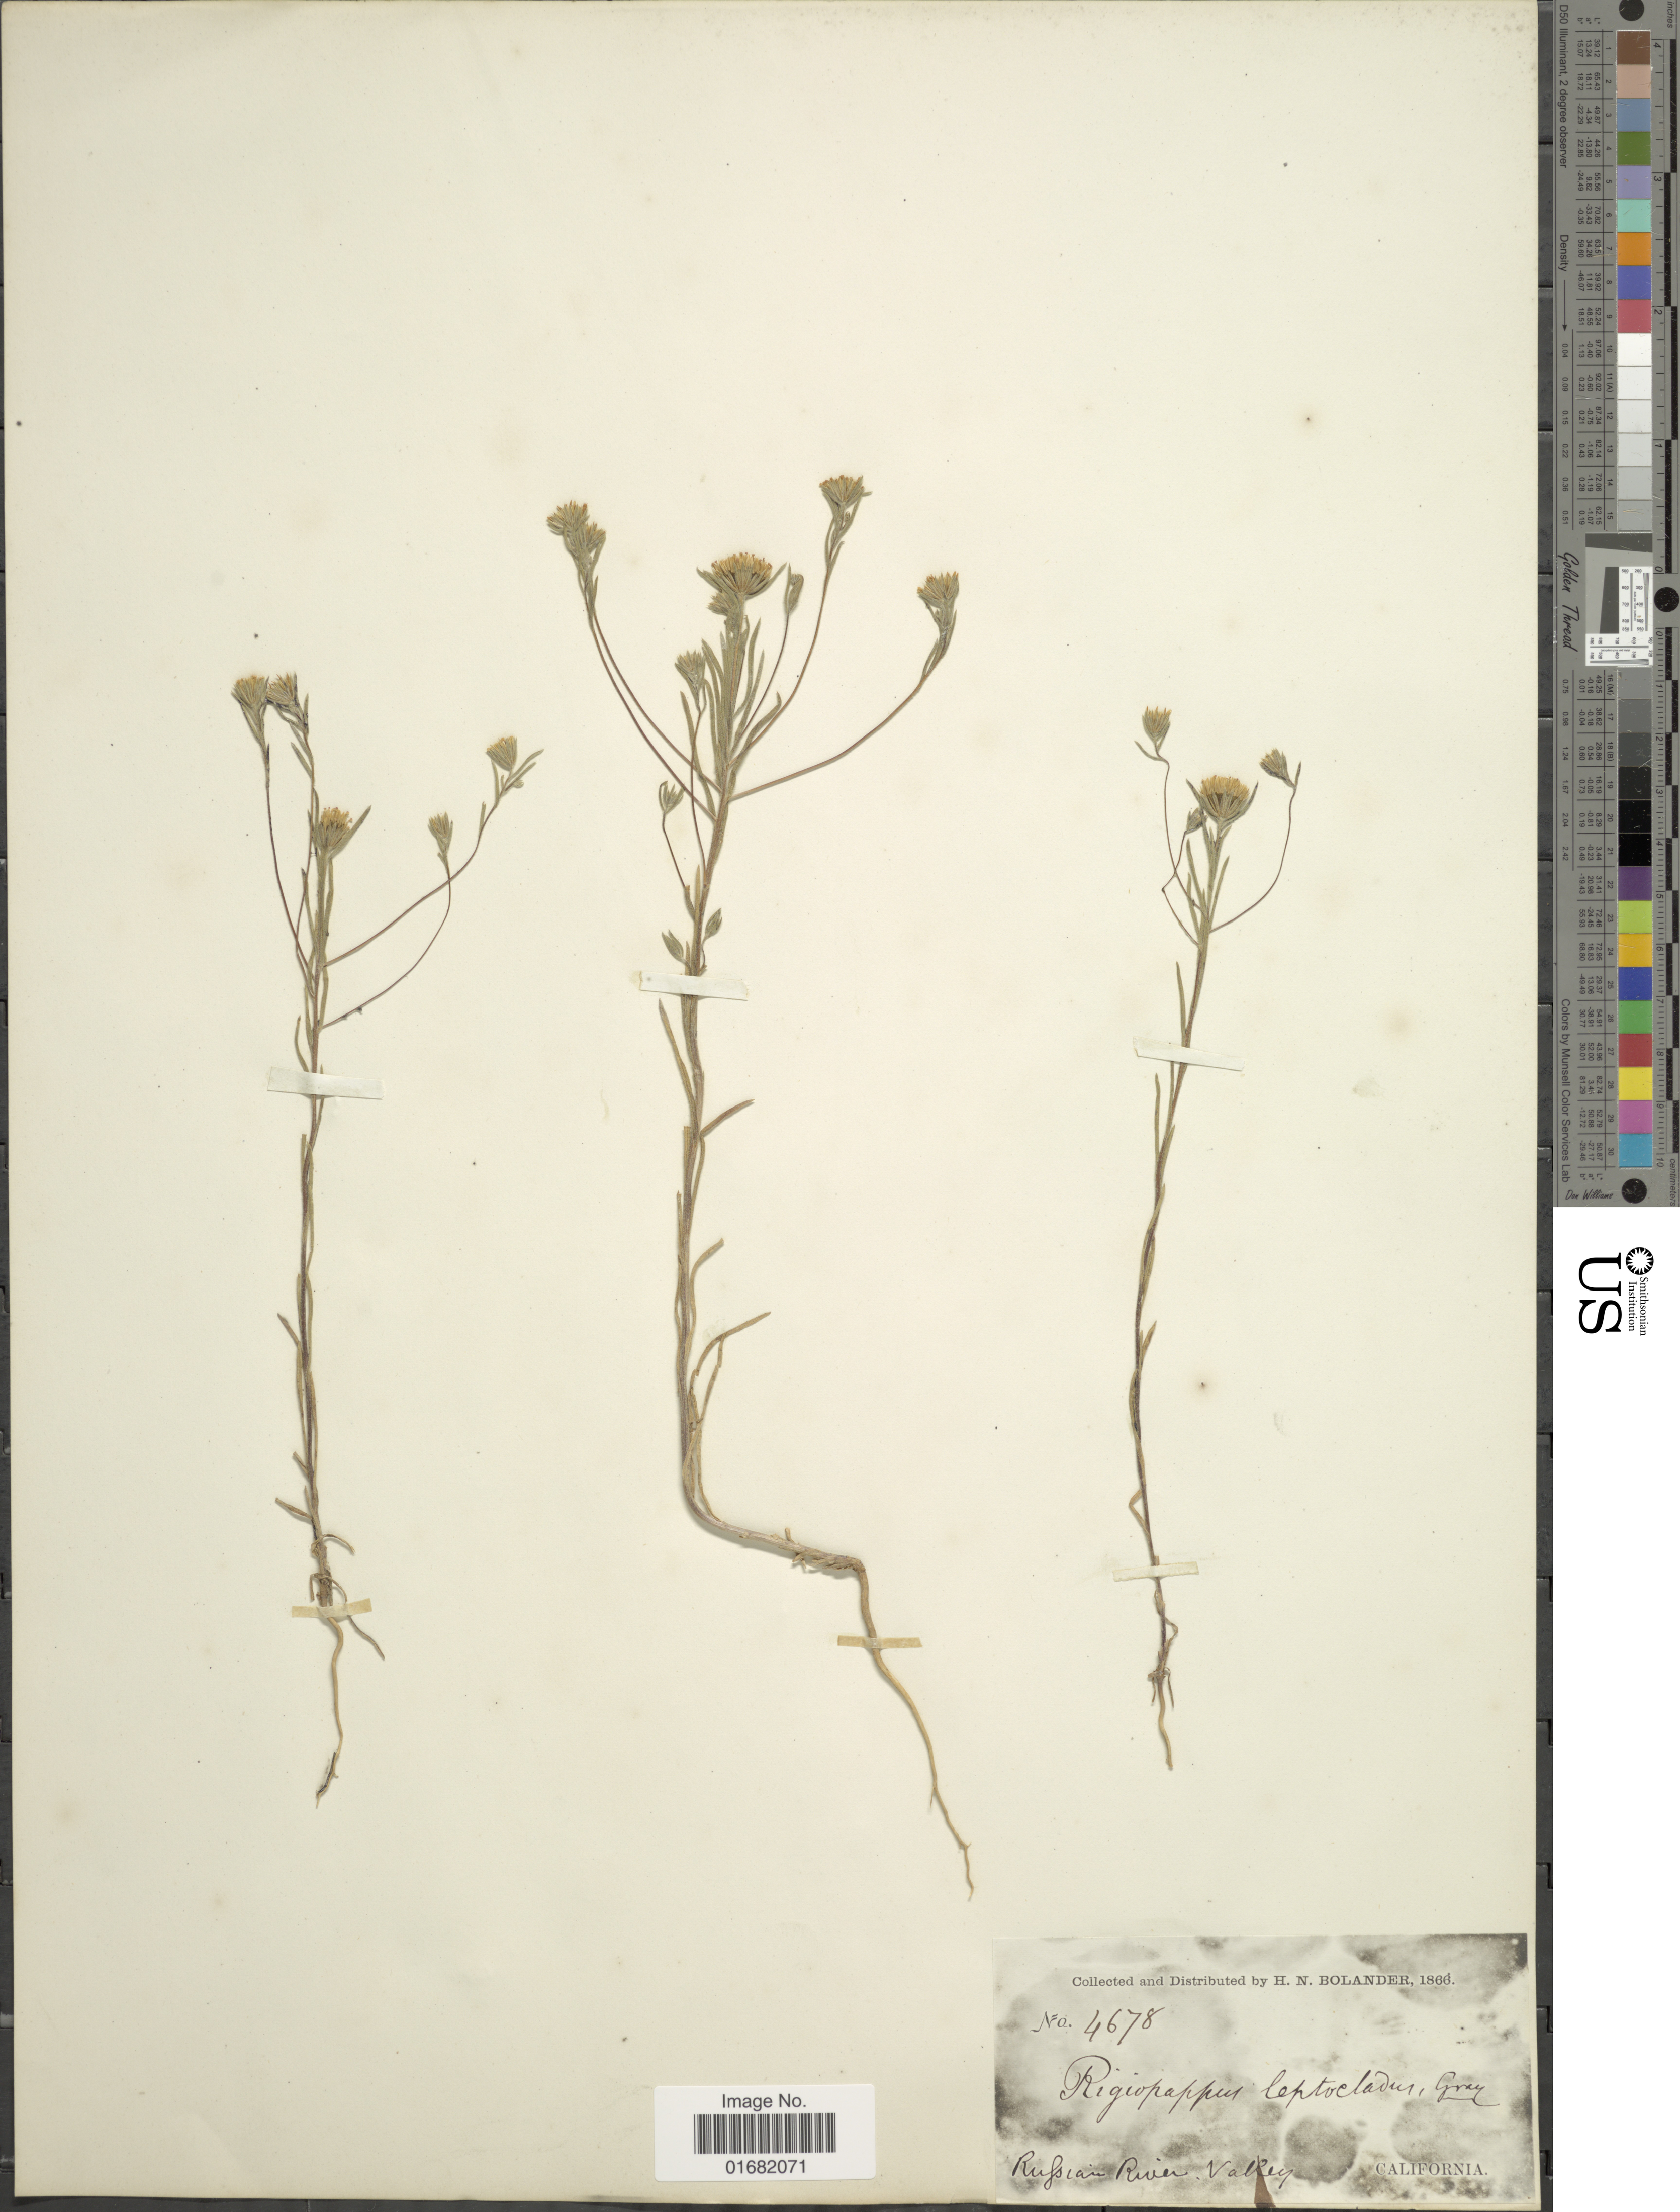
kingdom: Plantae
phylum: Tracheophyta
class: Magnoliopsida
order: Asterales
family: Asteraceae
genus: Rigiopappus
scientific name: Rigiopappus leptocladus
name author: A. Gray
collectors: H. Bolander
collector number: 4678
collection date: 1866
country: United States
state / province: California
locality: Russian River Valley